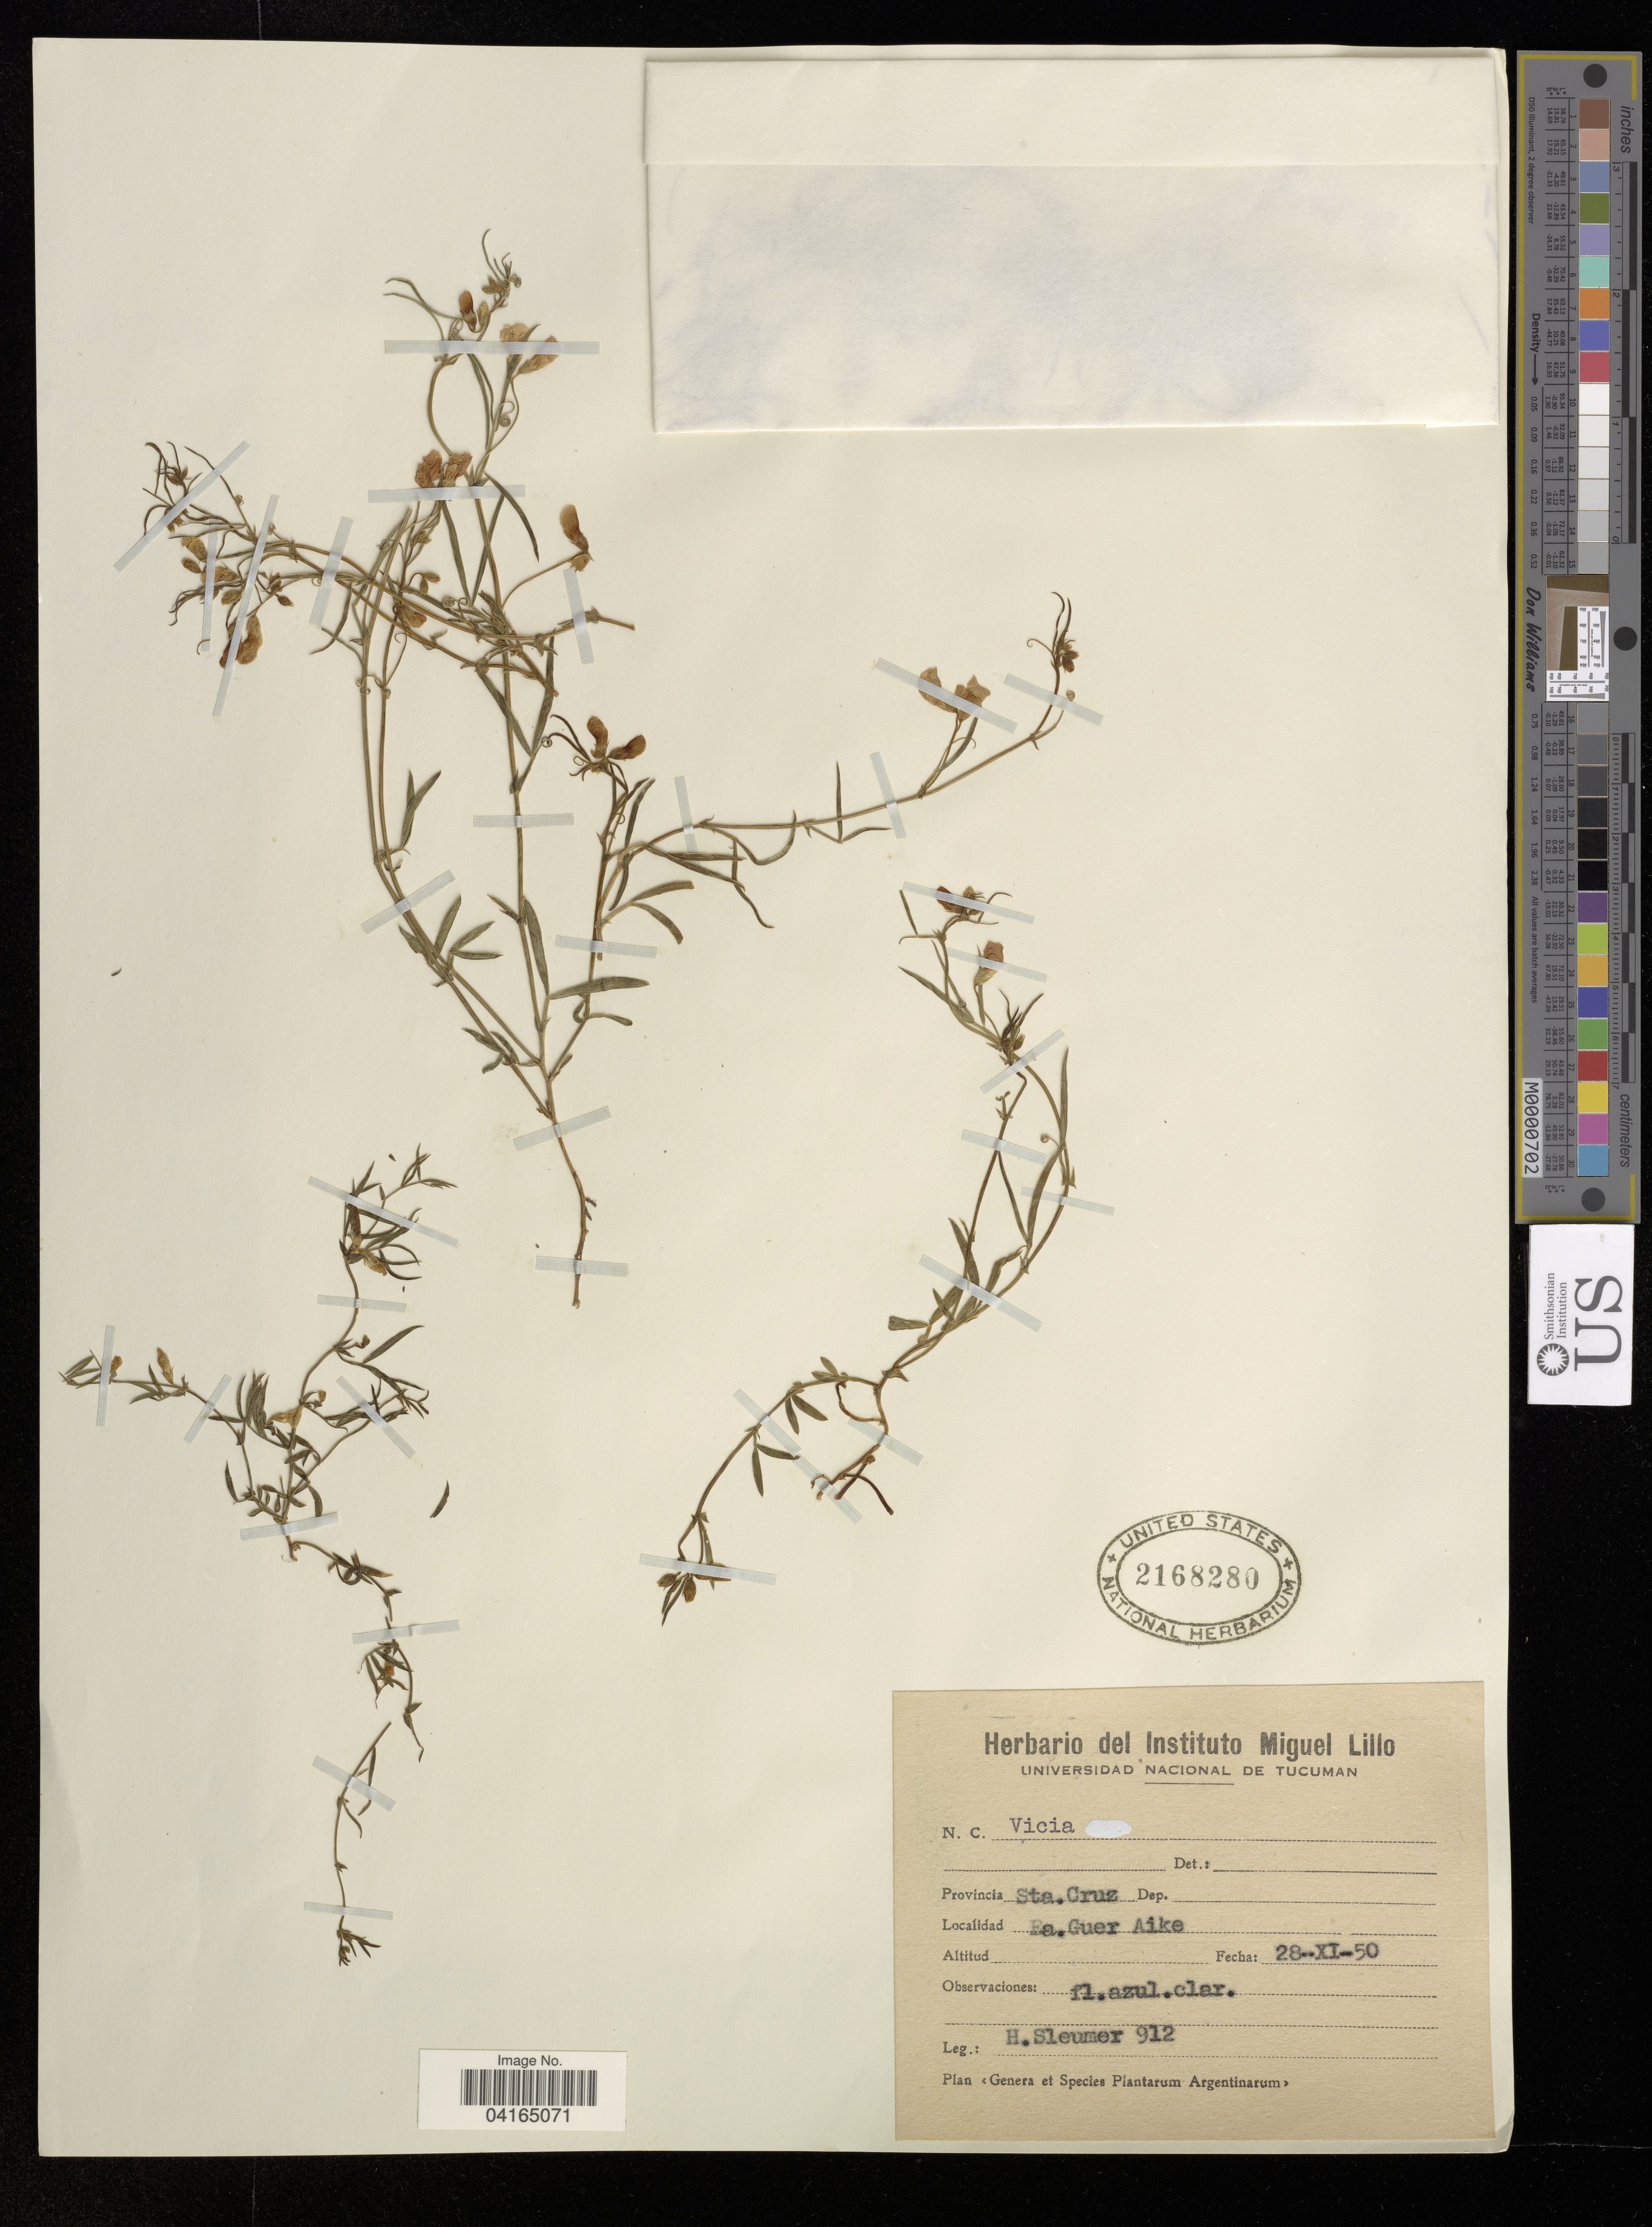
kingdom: Plantae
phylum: Tracheophyta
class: Magnoliopsida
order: Fabales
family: Fabaceae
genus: Vicia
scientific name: Vicia sp.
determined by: Hechenleitner, Paulina, RBG Edinburgh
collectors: H. O. Sleumer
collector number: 912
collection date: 1950-11-28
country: Argentina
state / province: Santa Cruz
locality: Provincia Sta. Cruz. Ea. Guer Aike.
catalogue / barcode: US 2168280